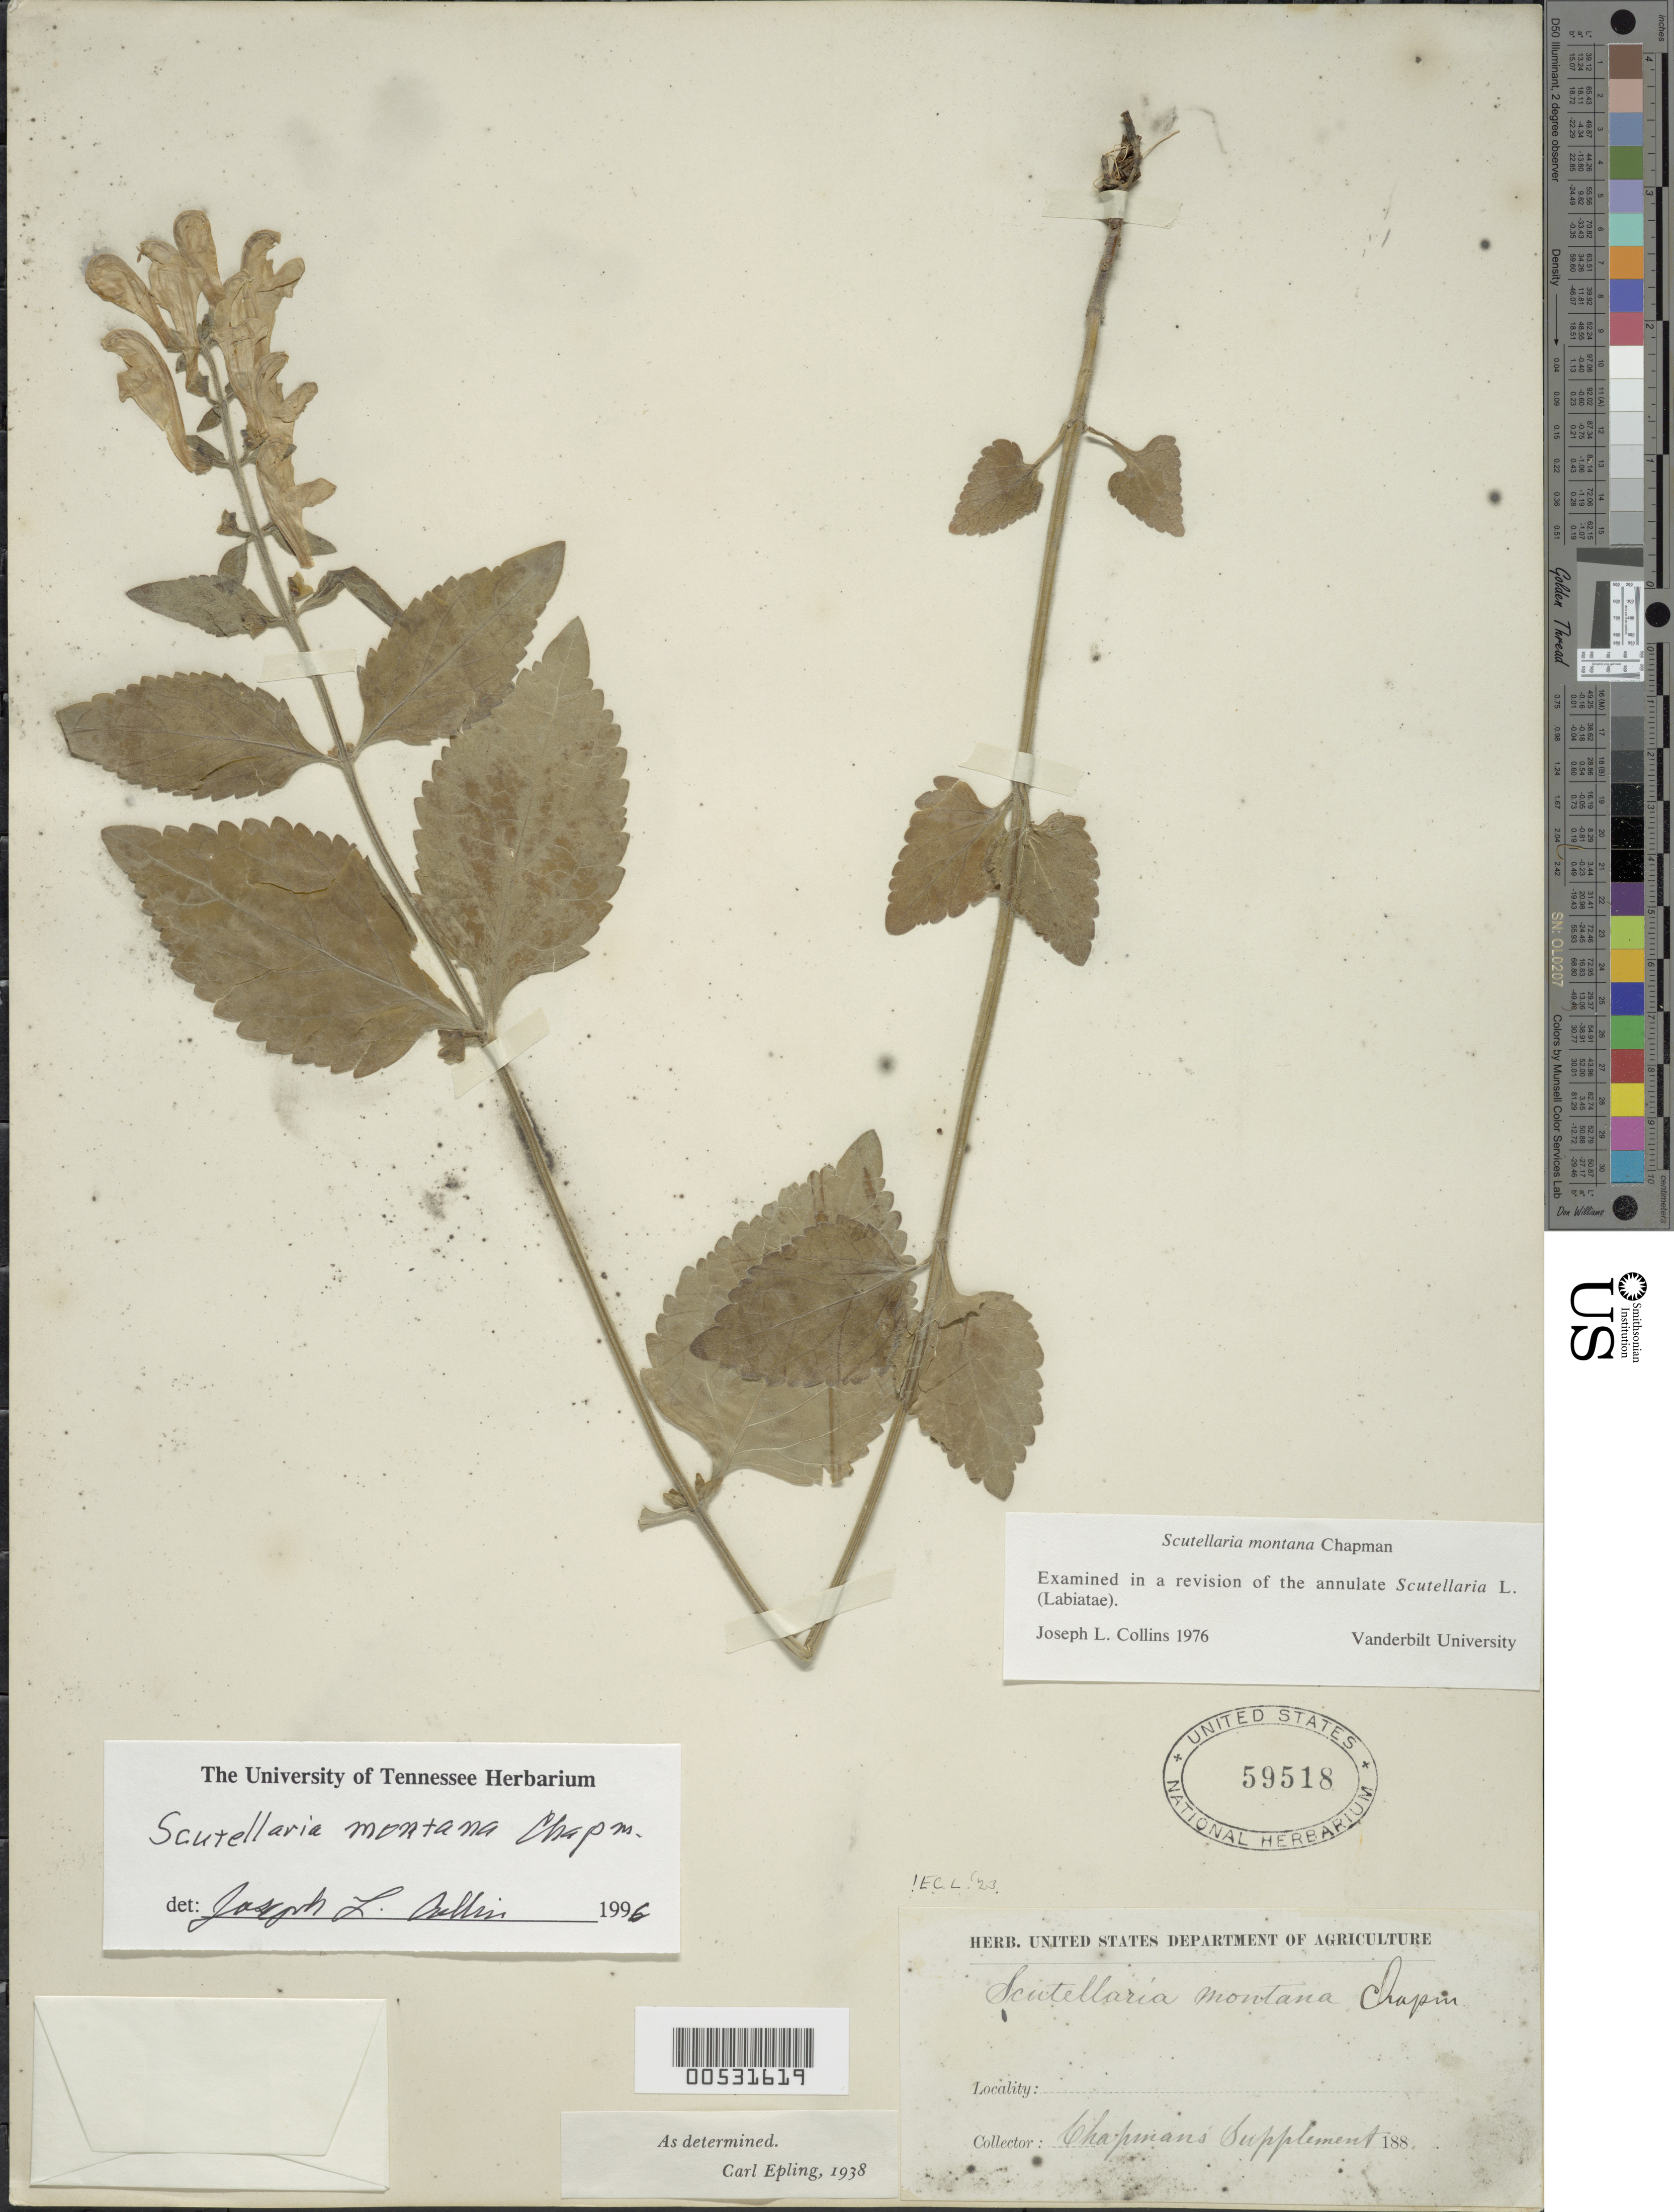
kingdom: Plantae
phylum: Tracheophyta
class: Magnoliopsida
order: Lamiales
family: Lamiaceae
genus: Scutellaria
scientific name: Scutellaria montana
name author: Chapm.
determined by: Collins, J. L.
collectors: ex herb. Chapman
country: United States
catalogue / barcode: US 59518